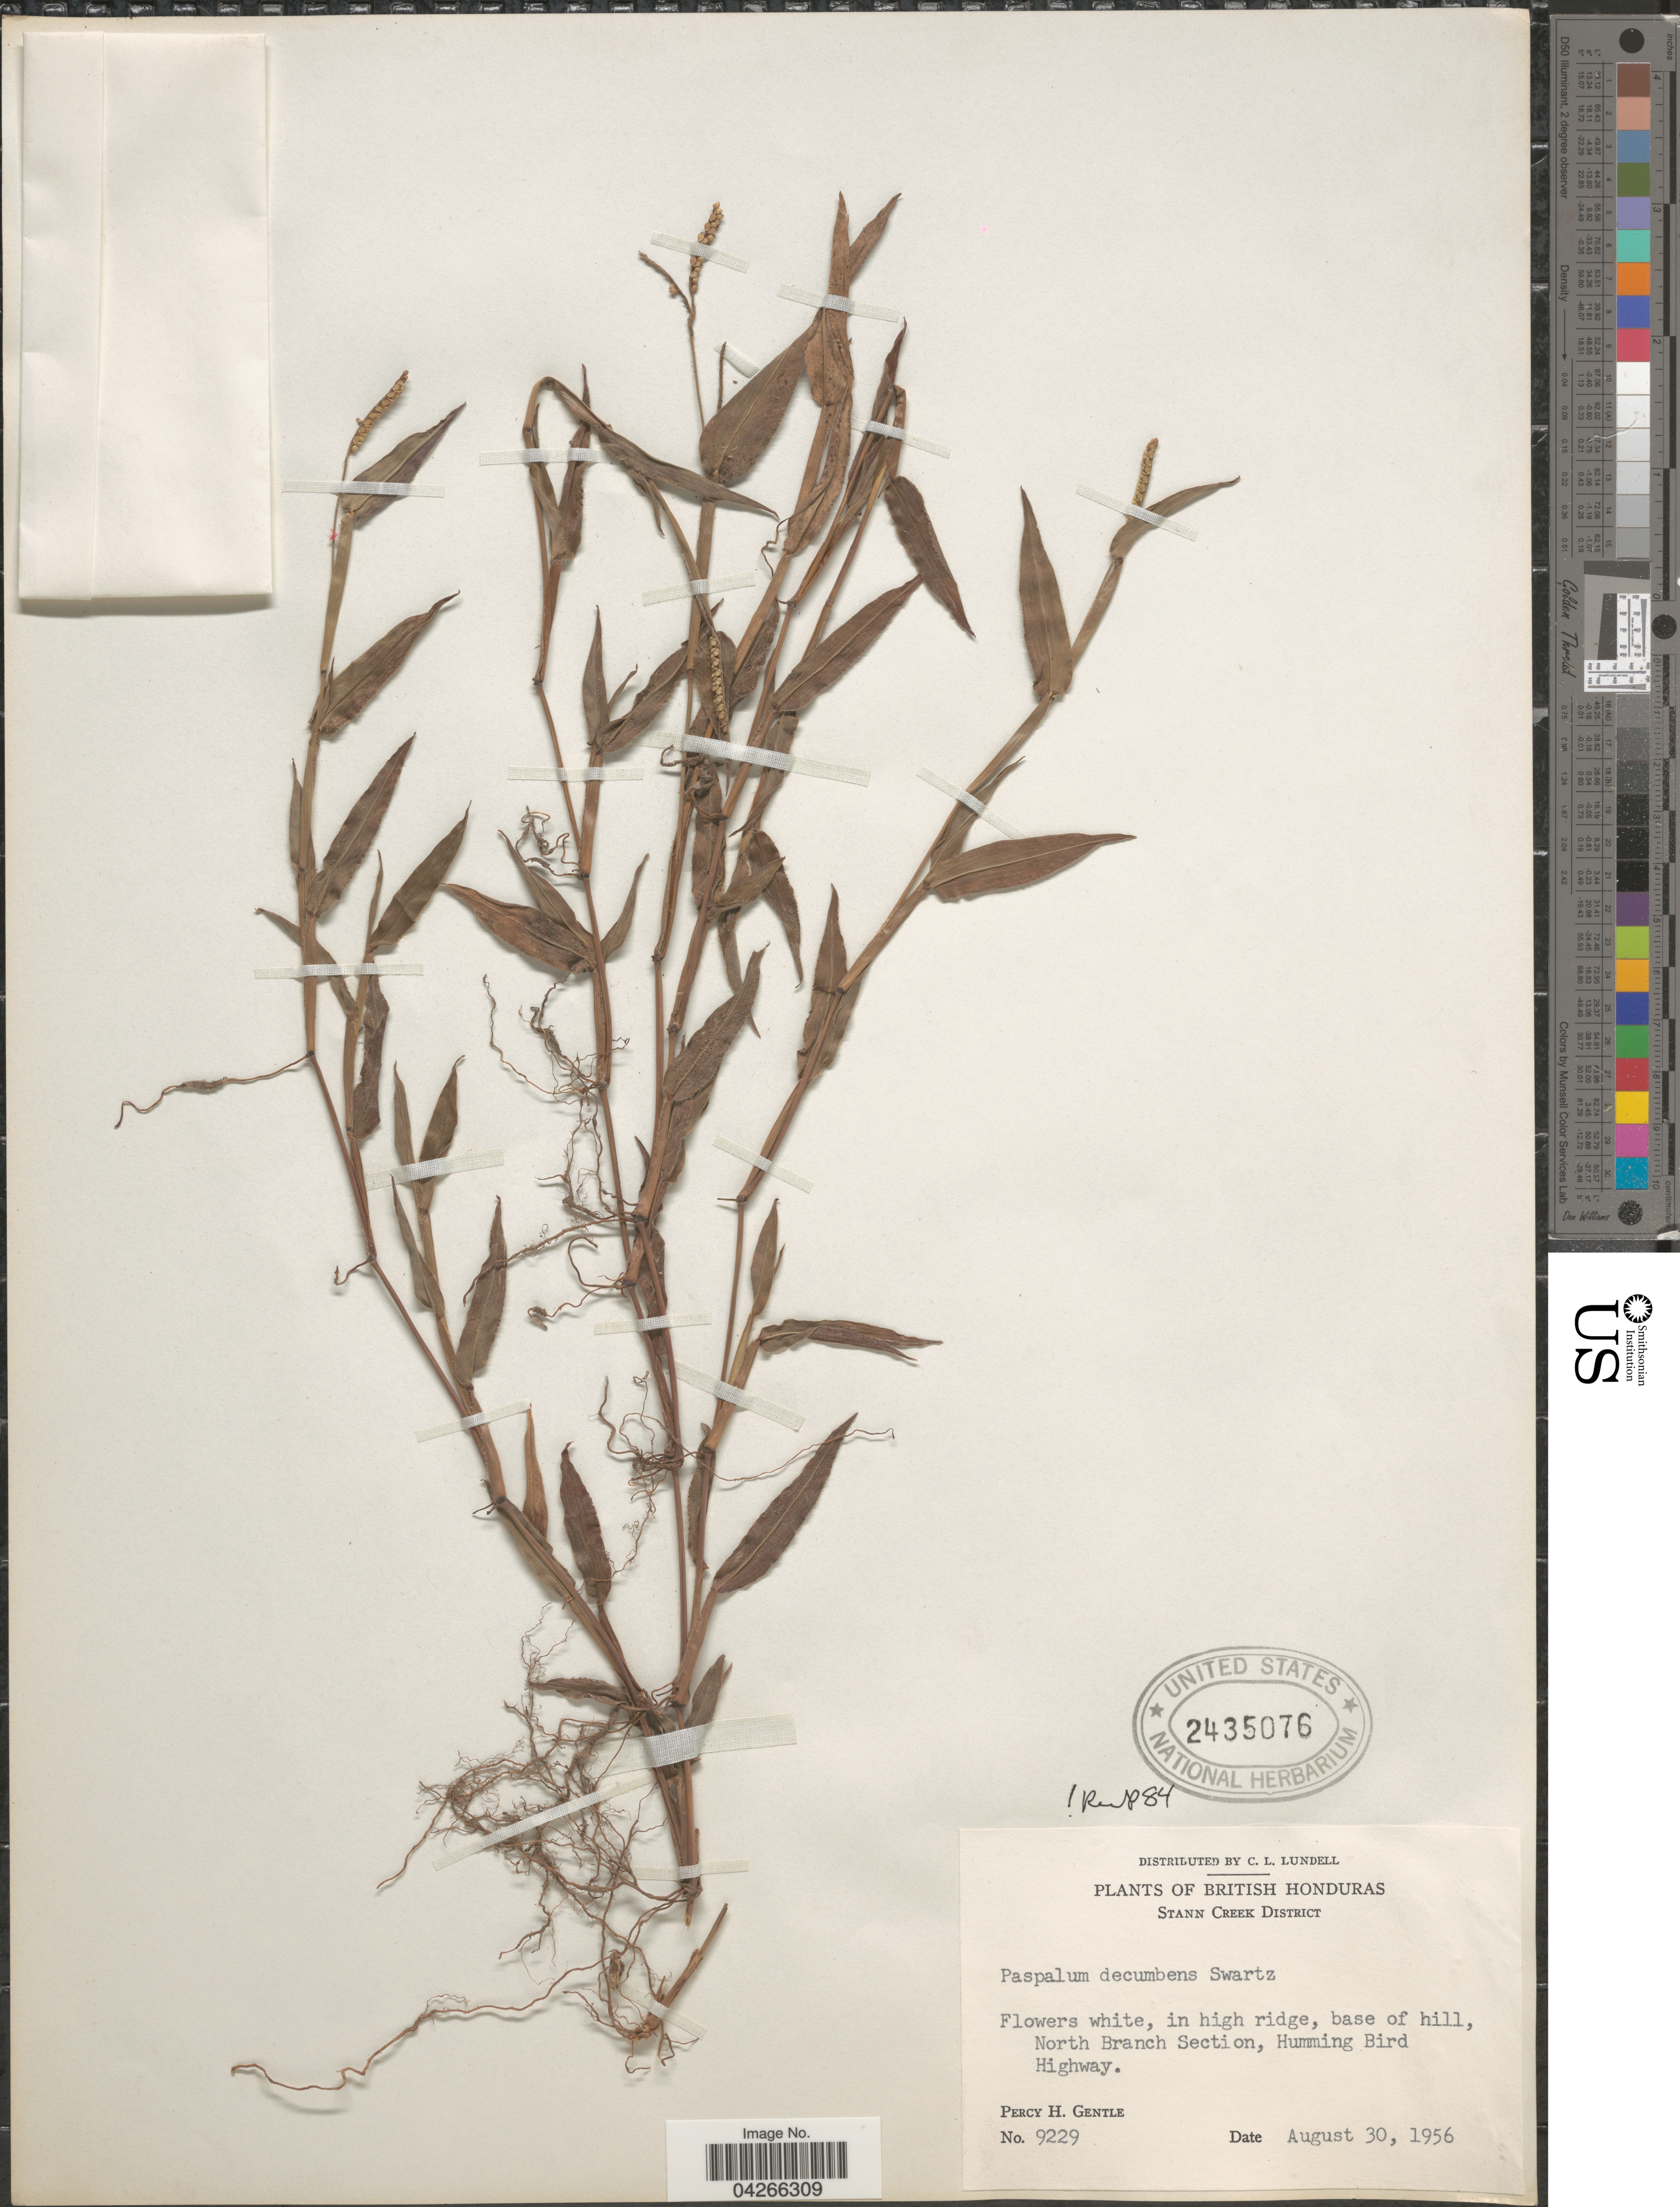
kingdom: Plantae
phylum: Tracheophyta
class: Liliopsida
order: Poales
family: Poaceae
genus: Paspalum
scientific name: Paspalum decumbens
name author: Sw.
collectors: P. H. Gentle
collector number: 9229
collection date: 1956-08-30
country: Belize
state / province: Stann Creek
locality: British Honduras. Stann Creek District. In high ridge, base of hill, North Branch Section, Humming Bird Highway.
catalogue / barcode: US 2435076